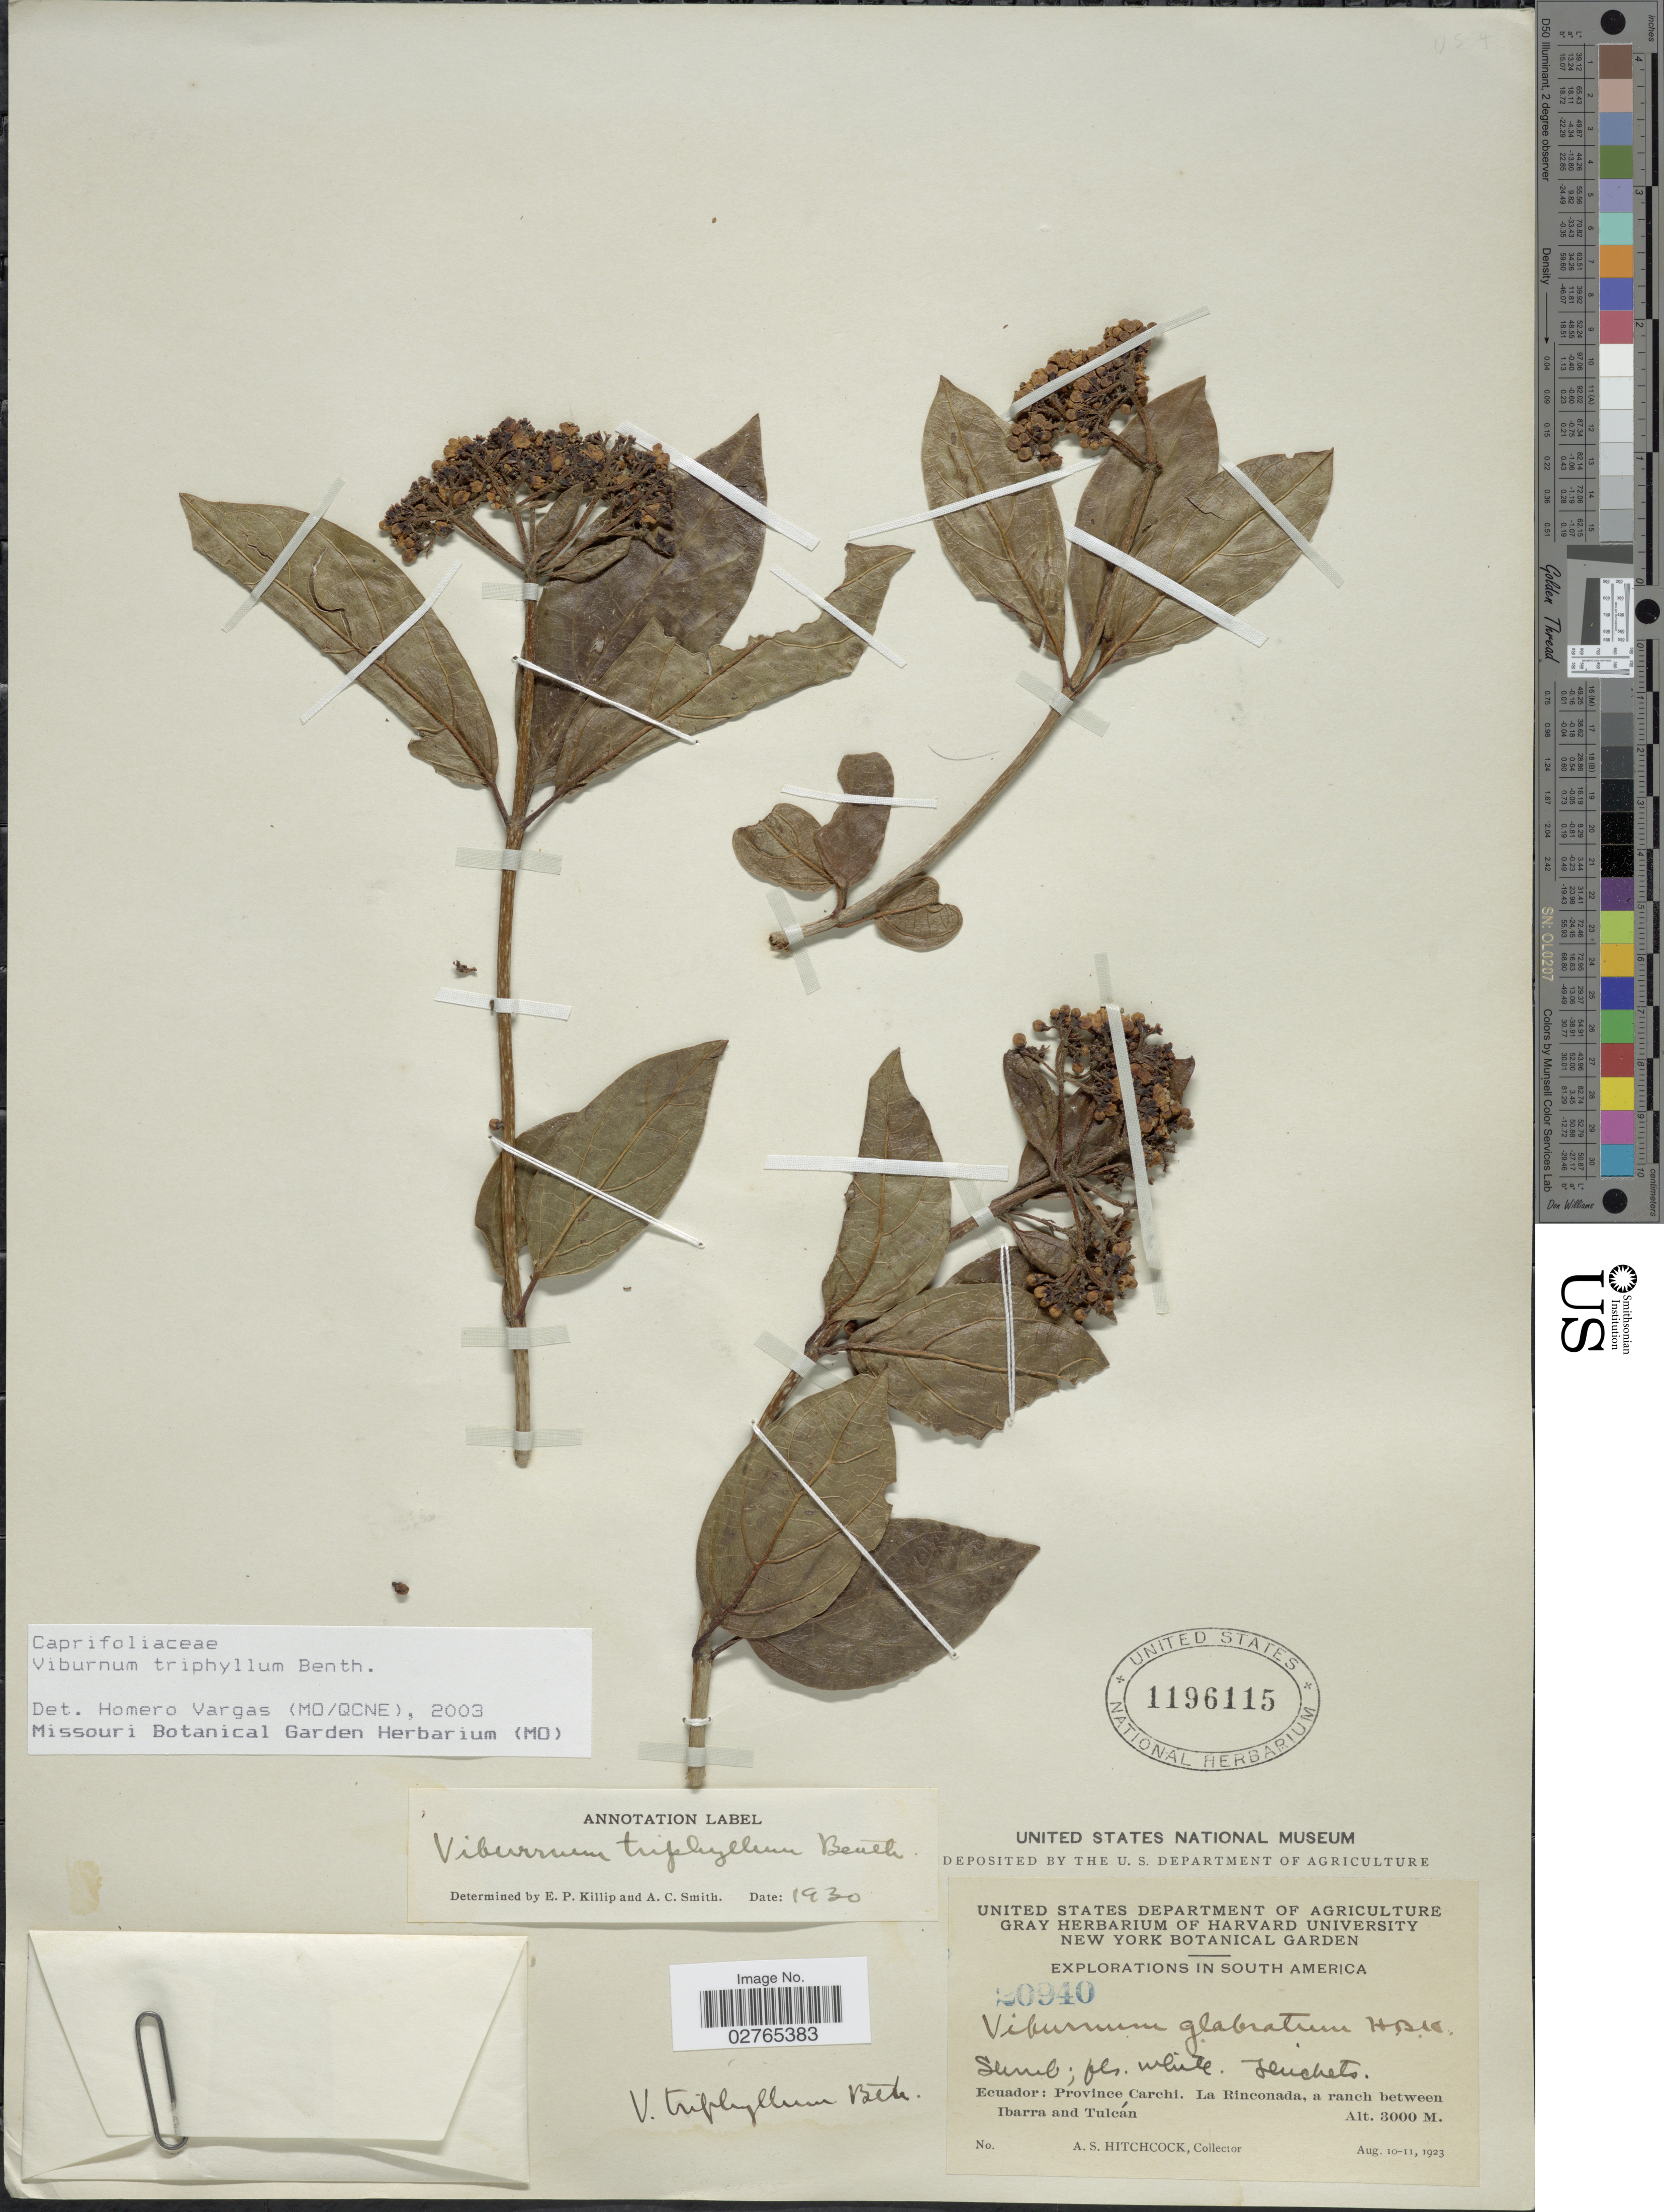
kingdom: Plantae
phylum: Tracheophyta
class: Magnoliopsida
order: Dipsacales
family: Viburnaceae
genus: Viburnum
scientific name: Viburnum triphyllum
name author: Benth.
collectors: A. S. Hitchcock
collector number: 20940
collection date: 1923-08-10/1923-08-11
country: Ecuador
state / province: Carchi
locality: La Rinconada, a ranch between Ibarra and Tulcán.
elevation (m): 3000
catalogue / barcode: US 1196115